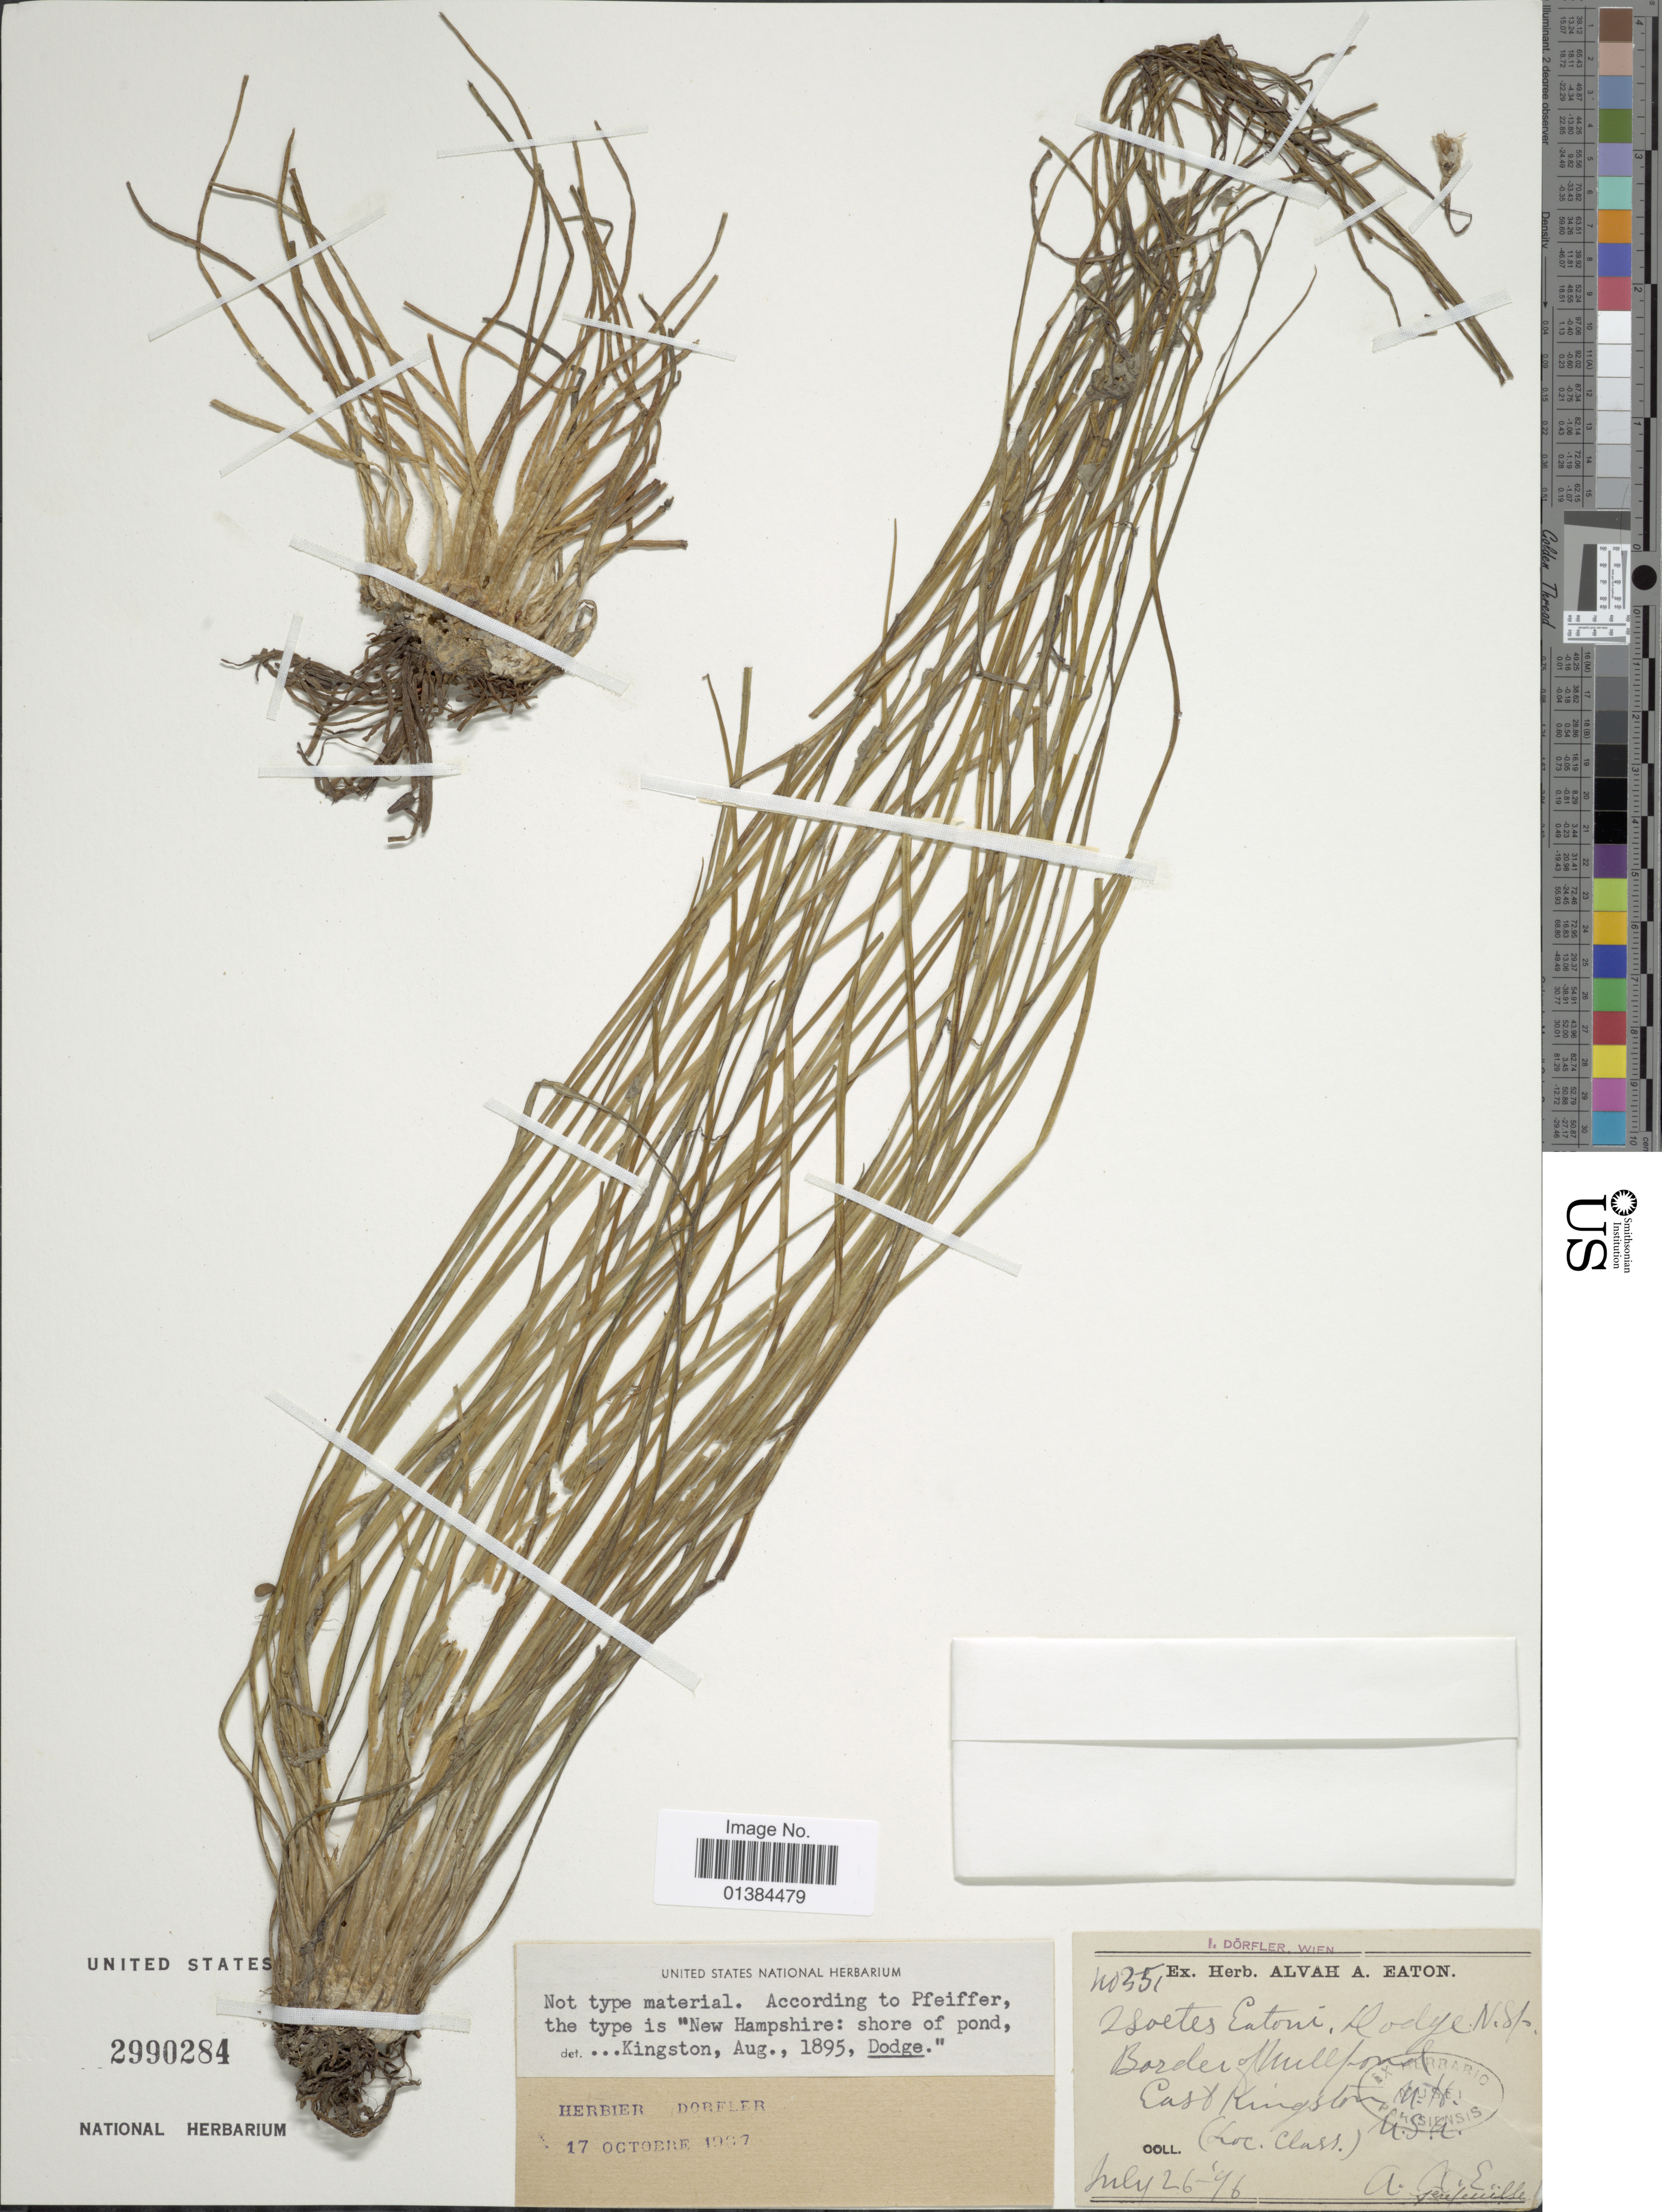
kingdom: Plantae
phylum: Tracheophyta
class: Lycopodiopsida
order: Isoetales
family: Isoetaceae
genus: Isoetes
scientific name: Isoetes eatonii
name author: R. Dodge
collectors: ex herb. Alvah A. Eaton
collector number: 351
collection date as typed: Transcribed d/m/y: 26/7/96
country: United States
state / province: New Hampshire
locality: Border of Millpond, East Kingston.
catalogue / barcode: US 2990284